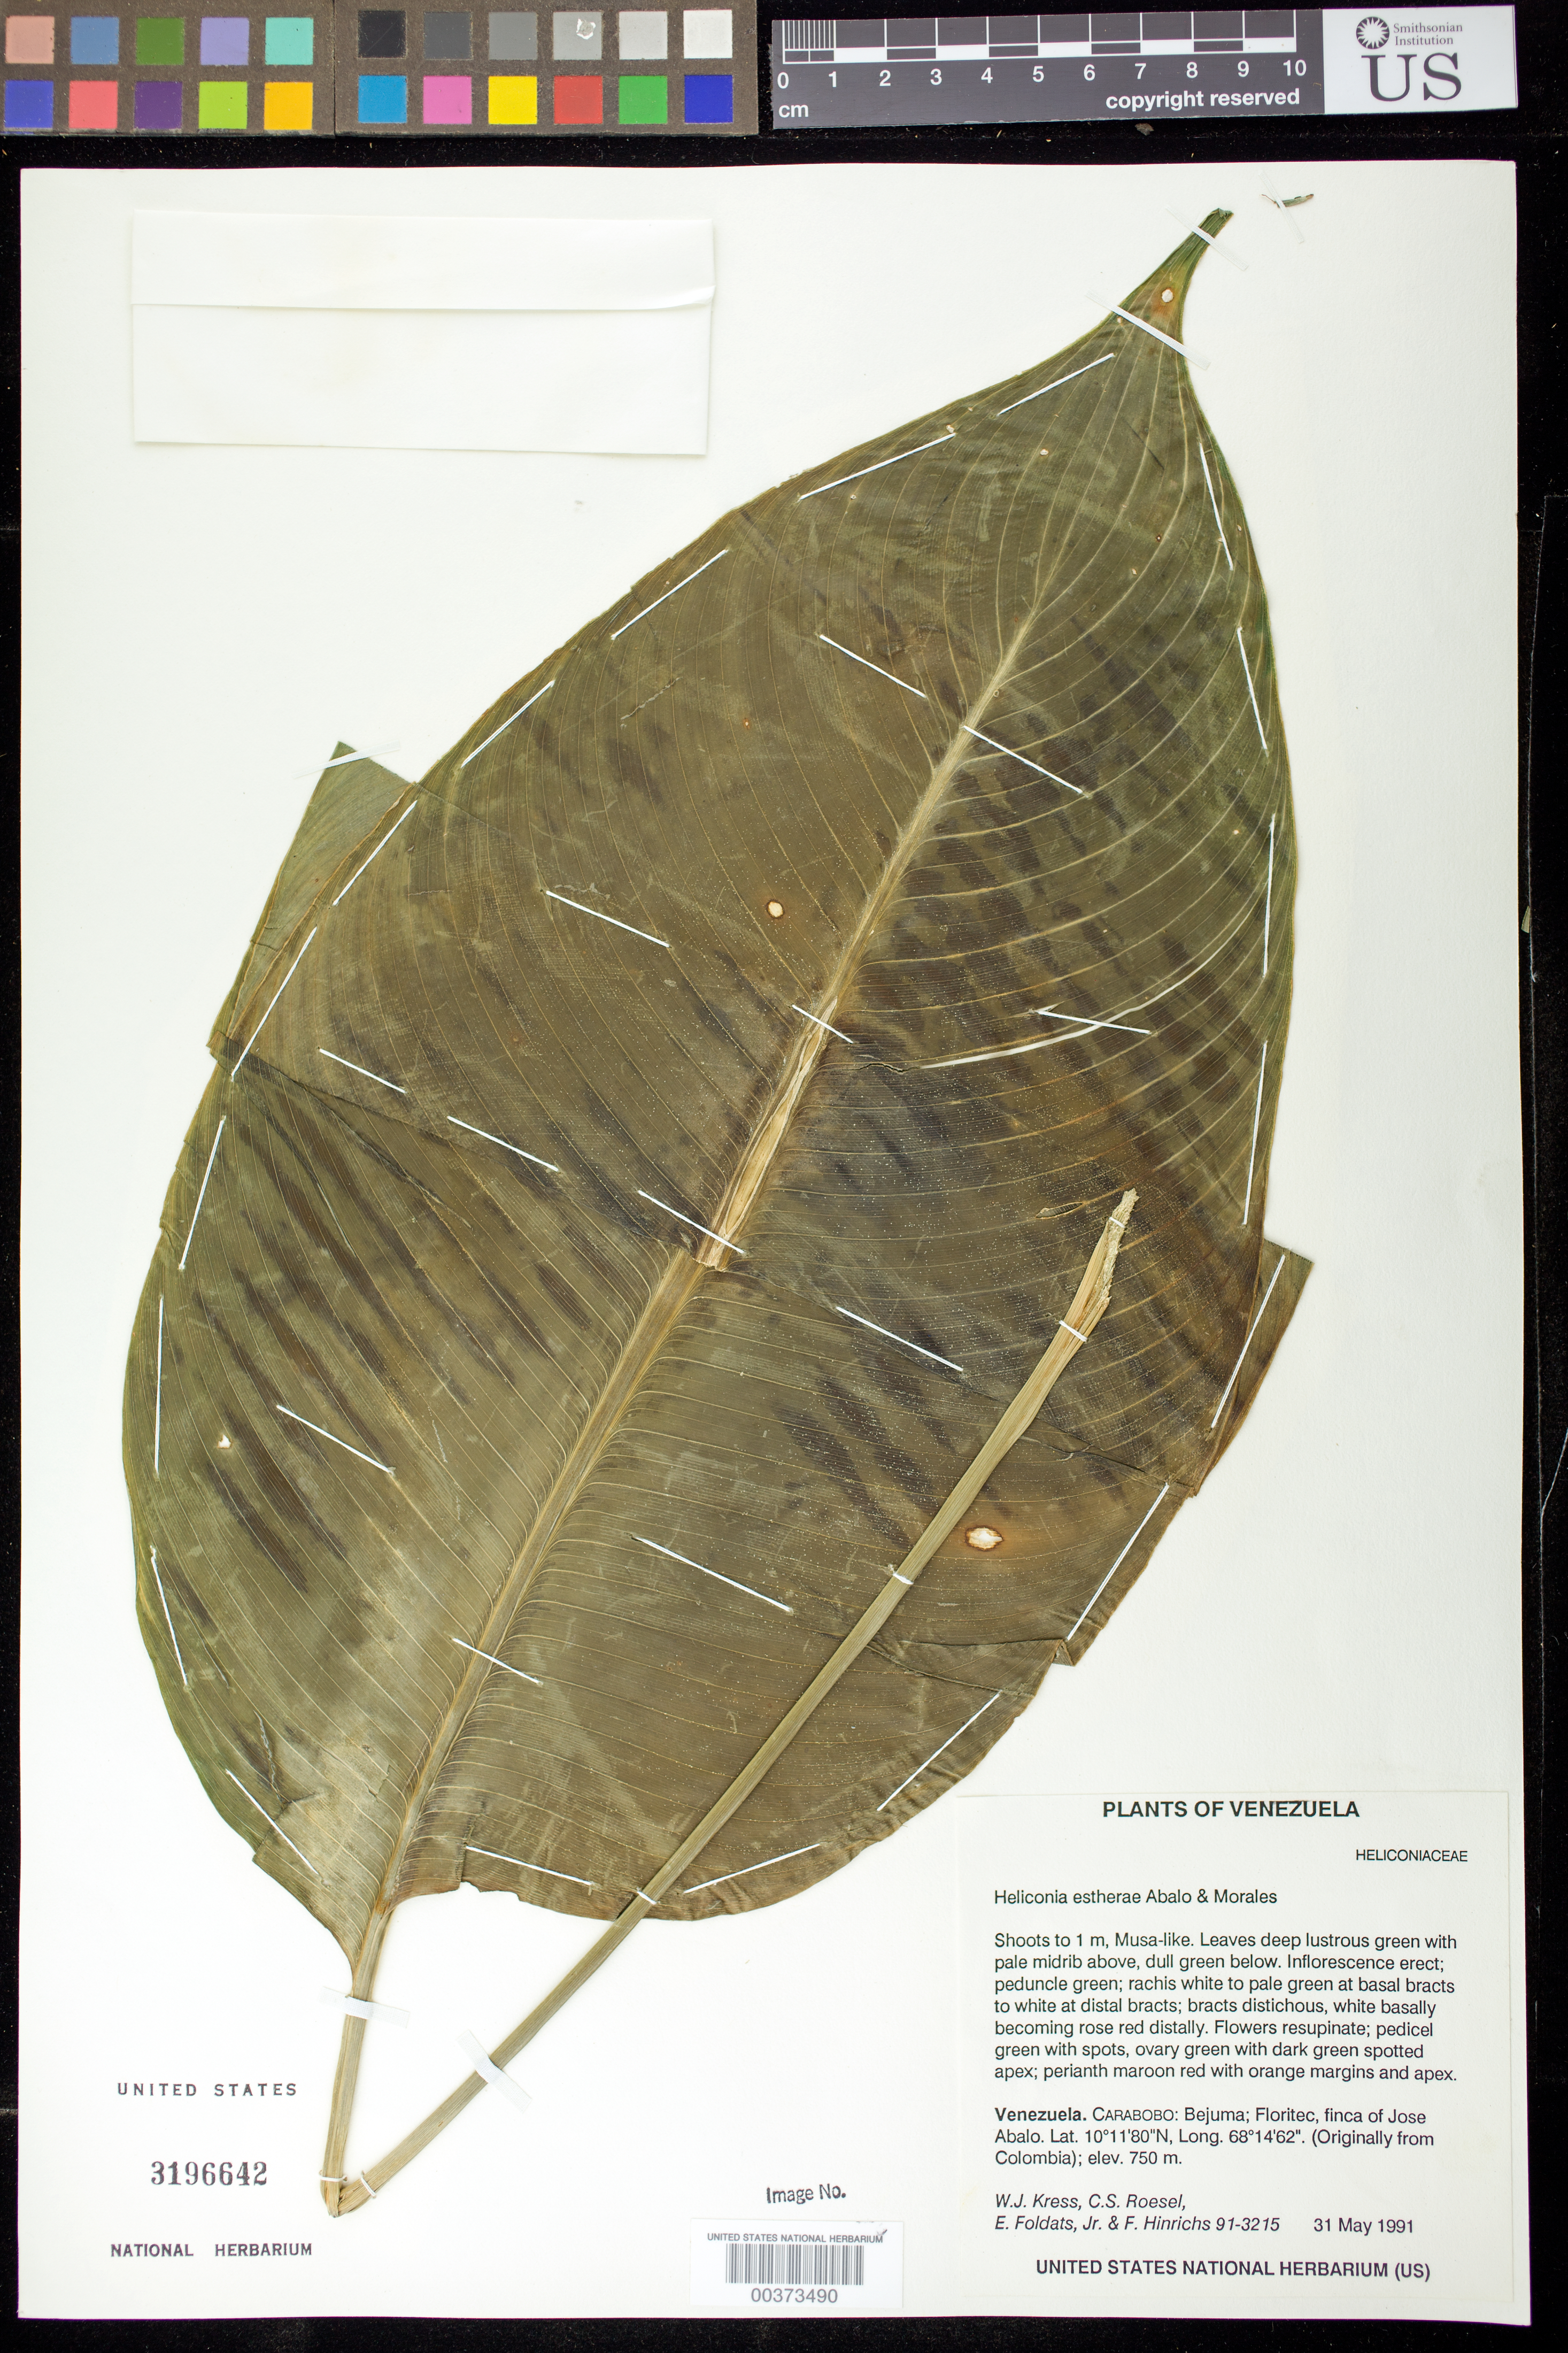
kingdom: Plantae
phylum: Tracheophyta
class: Liliopsida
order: Zingiberales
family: Heliconiaceae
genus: Heliconia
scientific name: Heliconia estheri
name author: Abalo & G. Morales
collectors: W. J. Kress, C. S. Roesel, E. Foldats & F. Hinrichs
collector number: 91-3215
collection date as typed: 31 May 1991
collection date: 1991-05-31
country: Venezuela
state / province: Carabobo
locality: Bejuma; floritec, finca of jose abalo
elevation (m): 750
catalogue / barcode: US 3196642